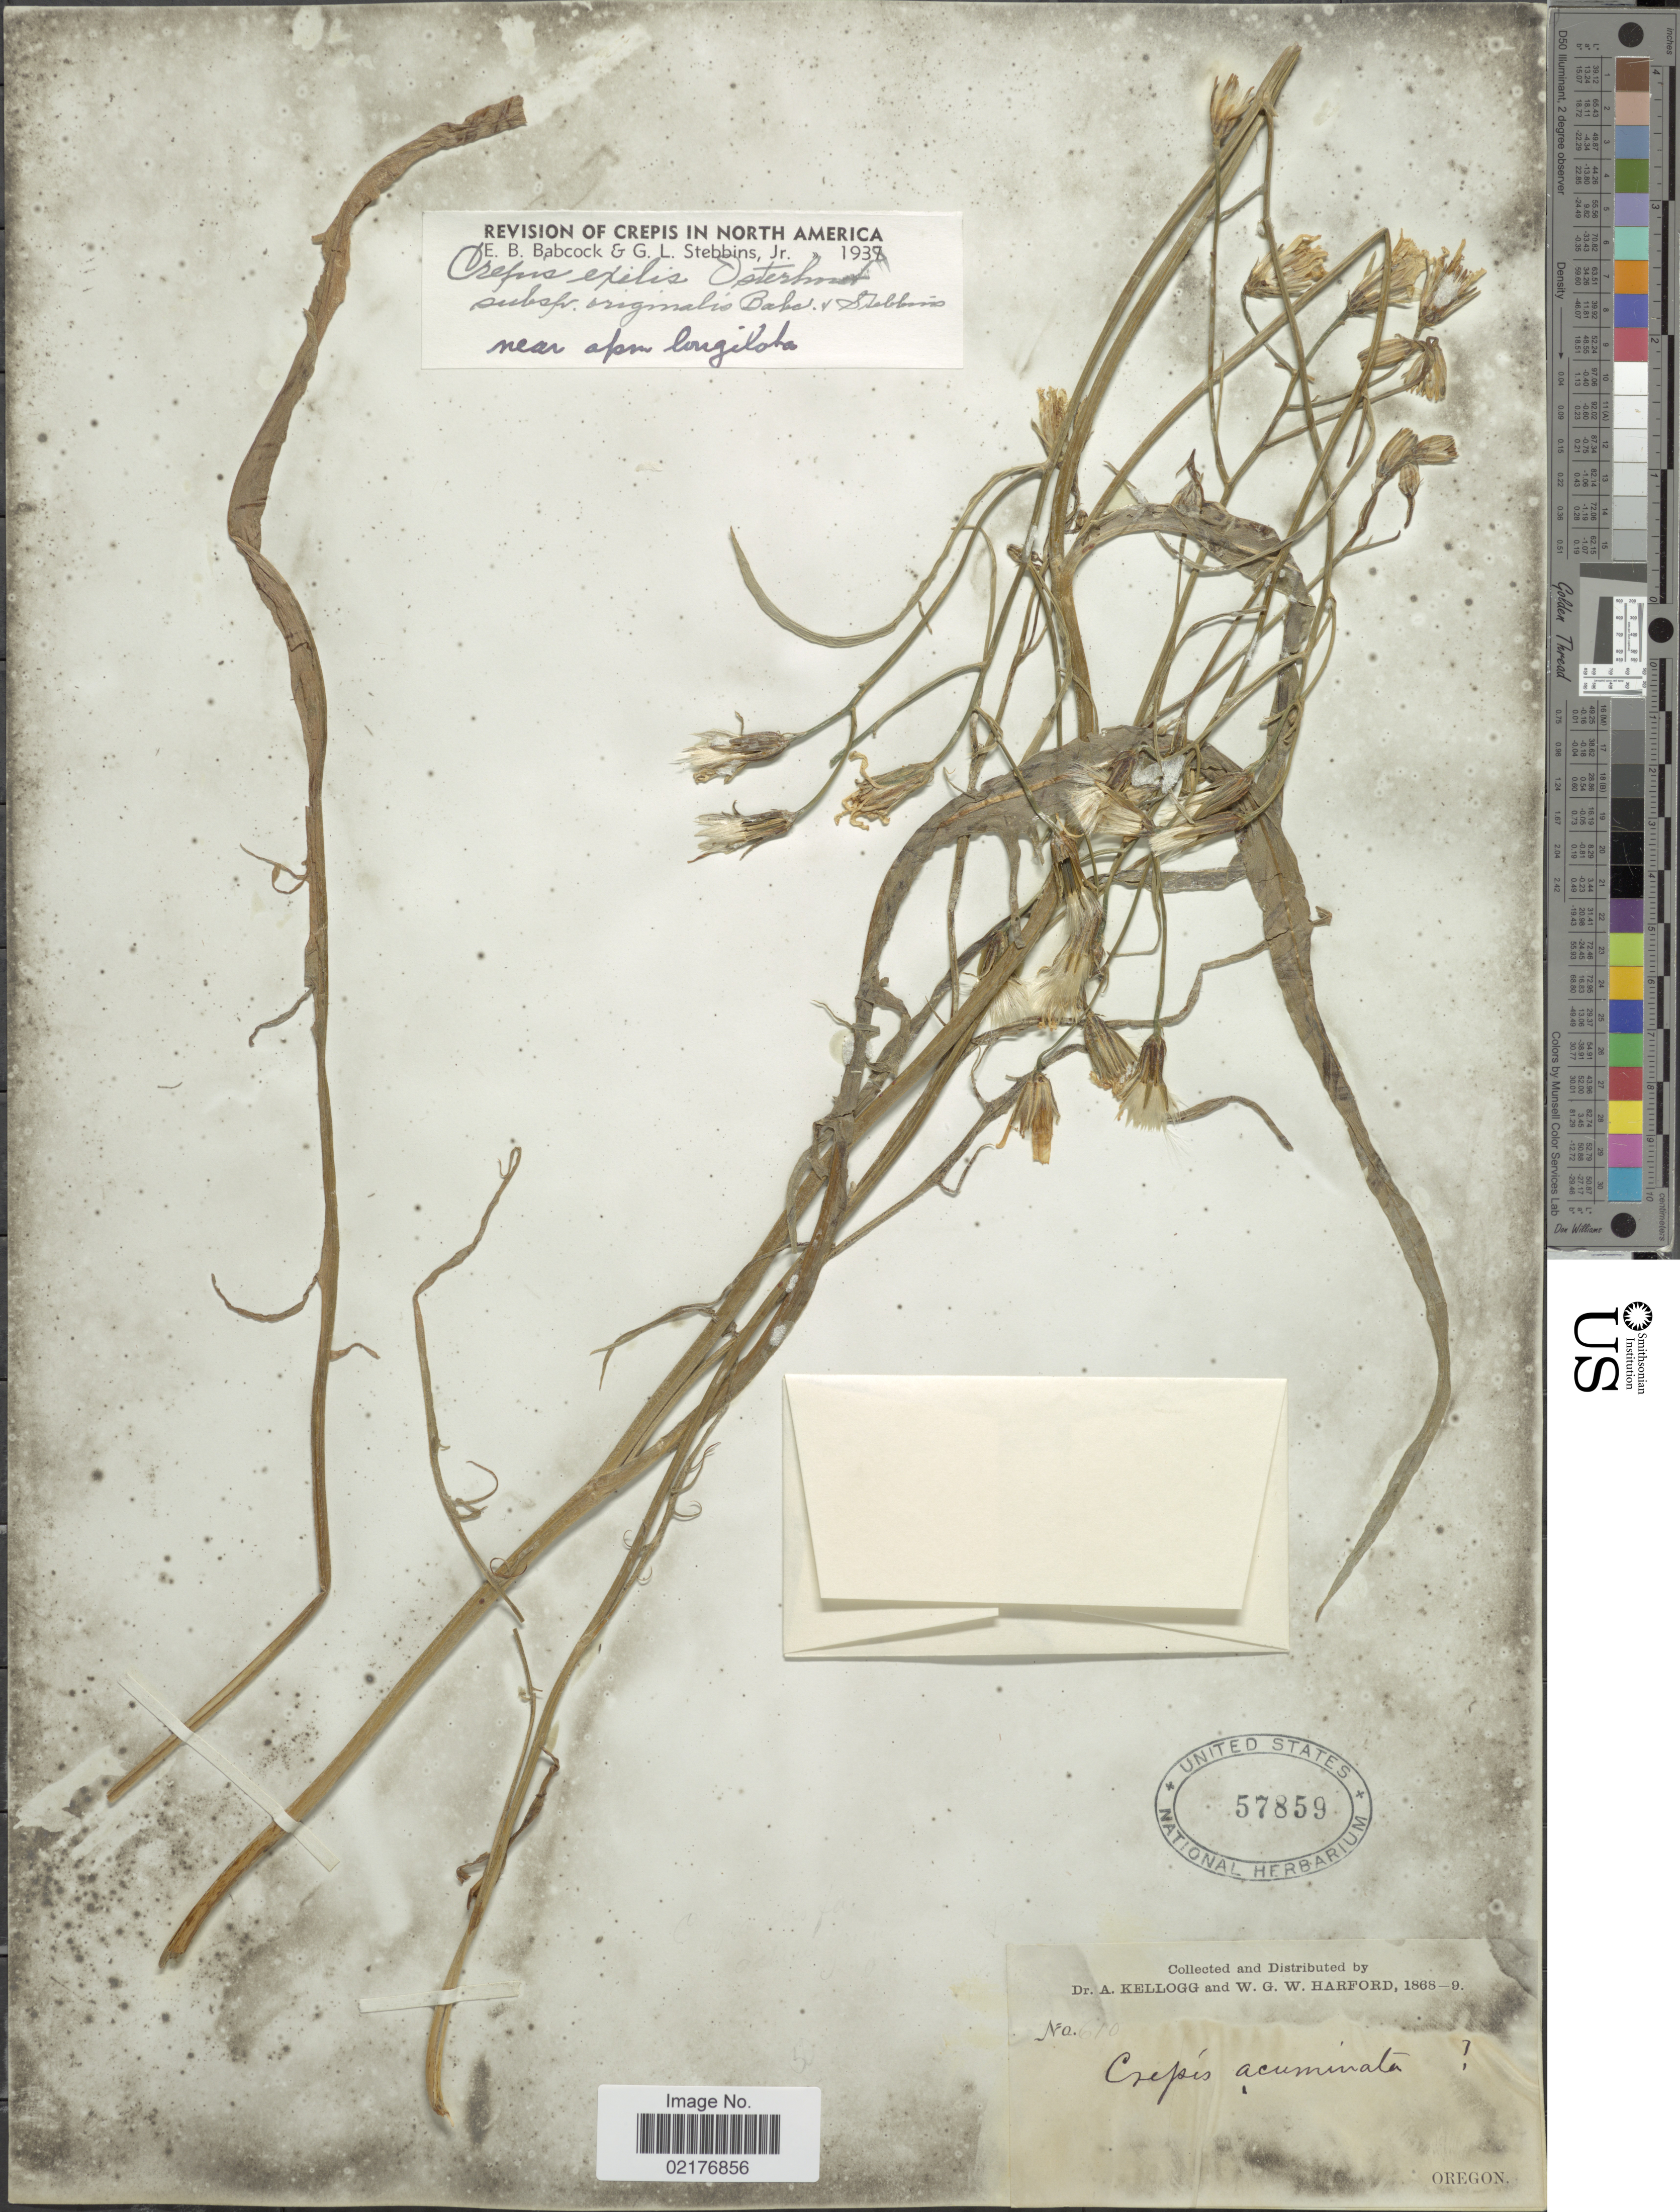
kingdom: Plantae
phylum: Tracheophyta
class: Magnoliopsida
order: Asterales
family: Asteraceae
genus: Crepis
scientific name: Crepis atribarba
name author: A. Heller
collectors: A. Kellogg & W. G. W. Harford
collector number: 610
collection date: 1868/1869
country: United States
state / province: Oregon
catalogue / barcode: US 57859